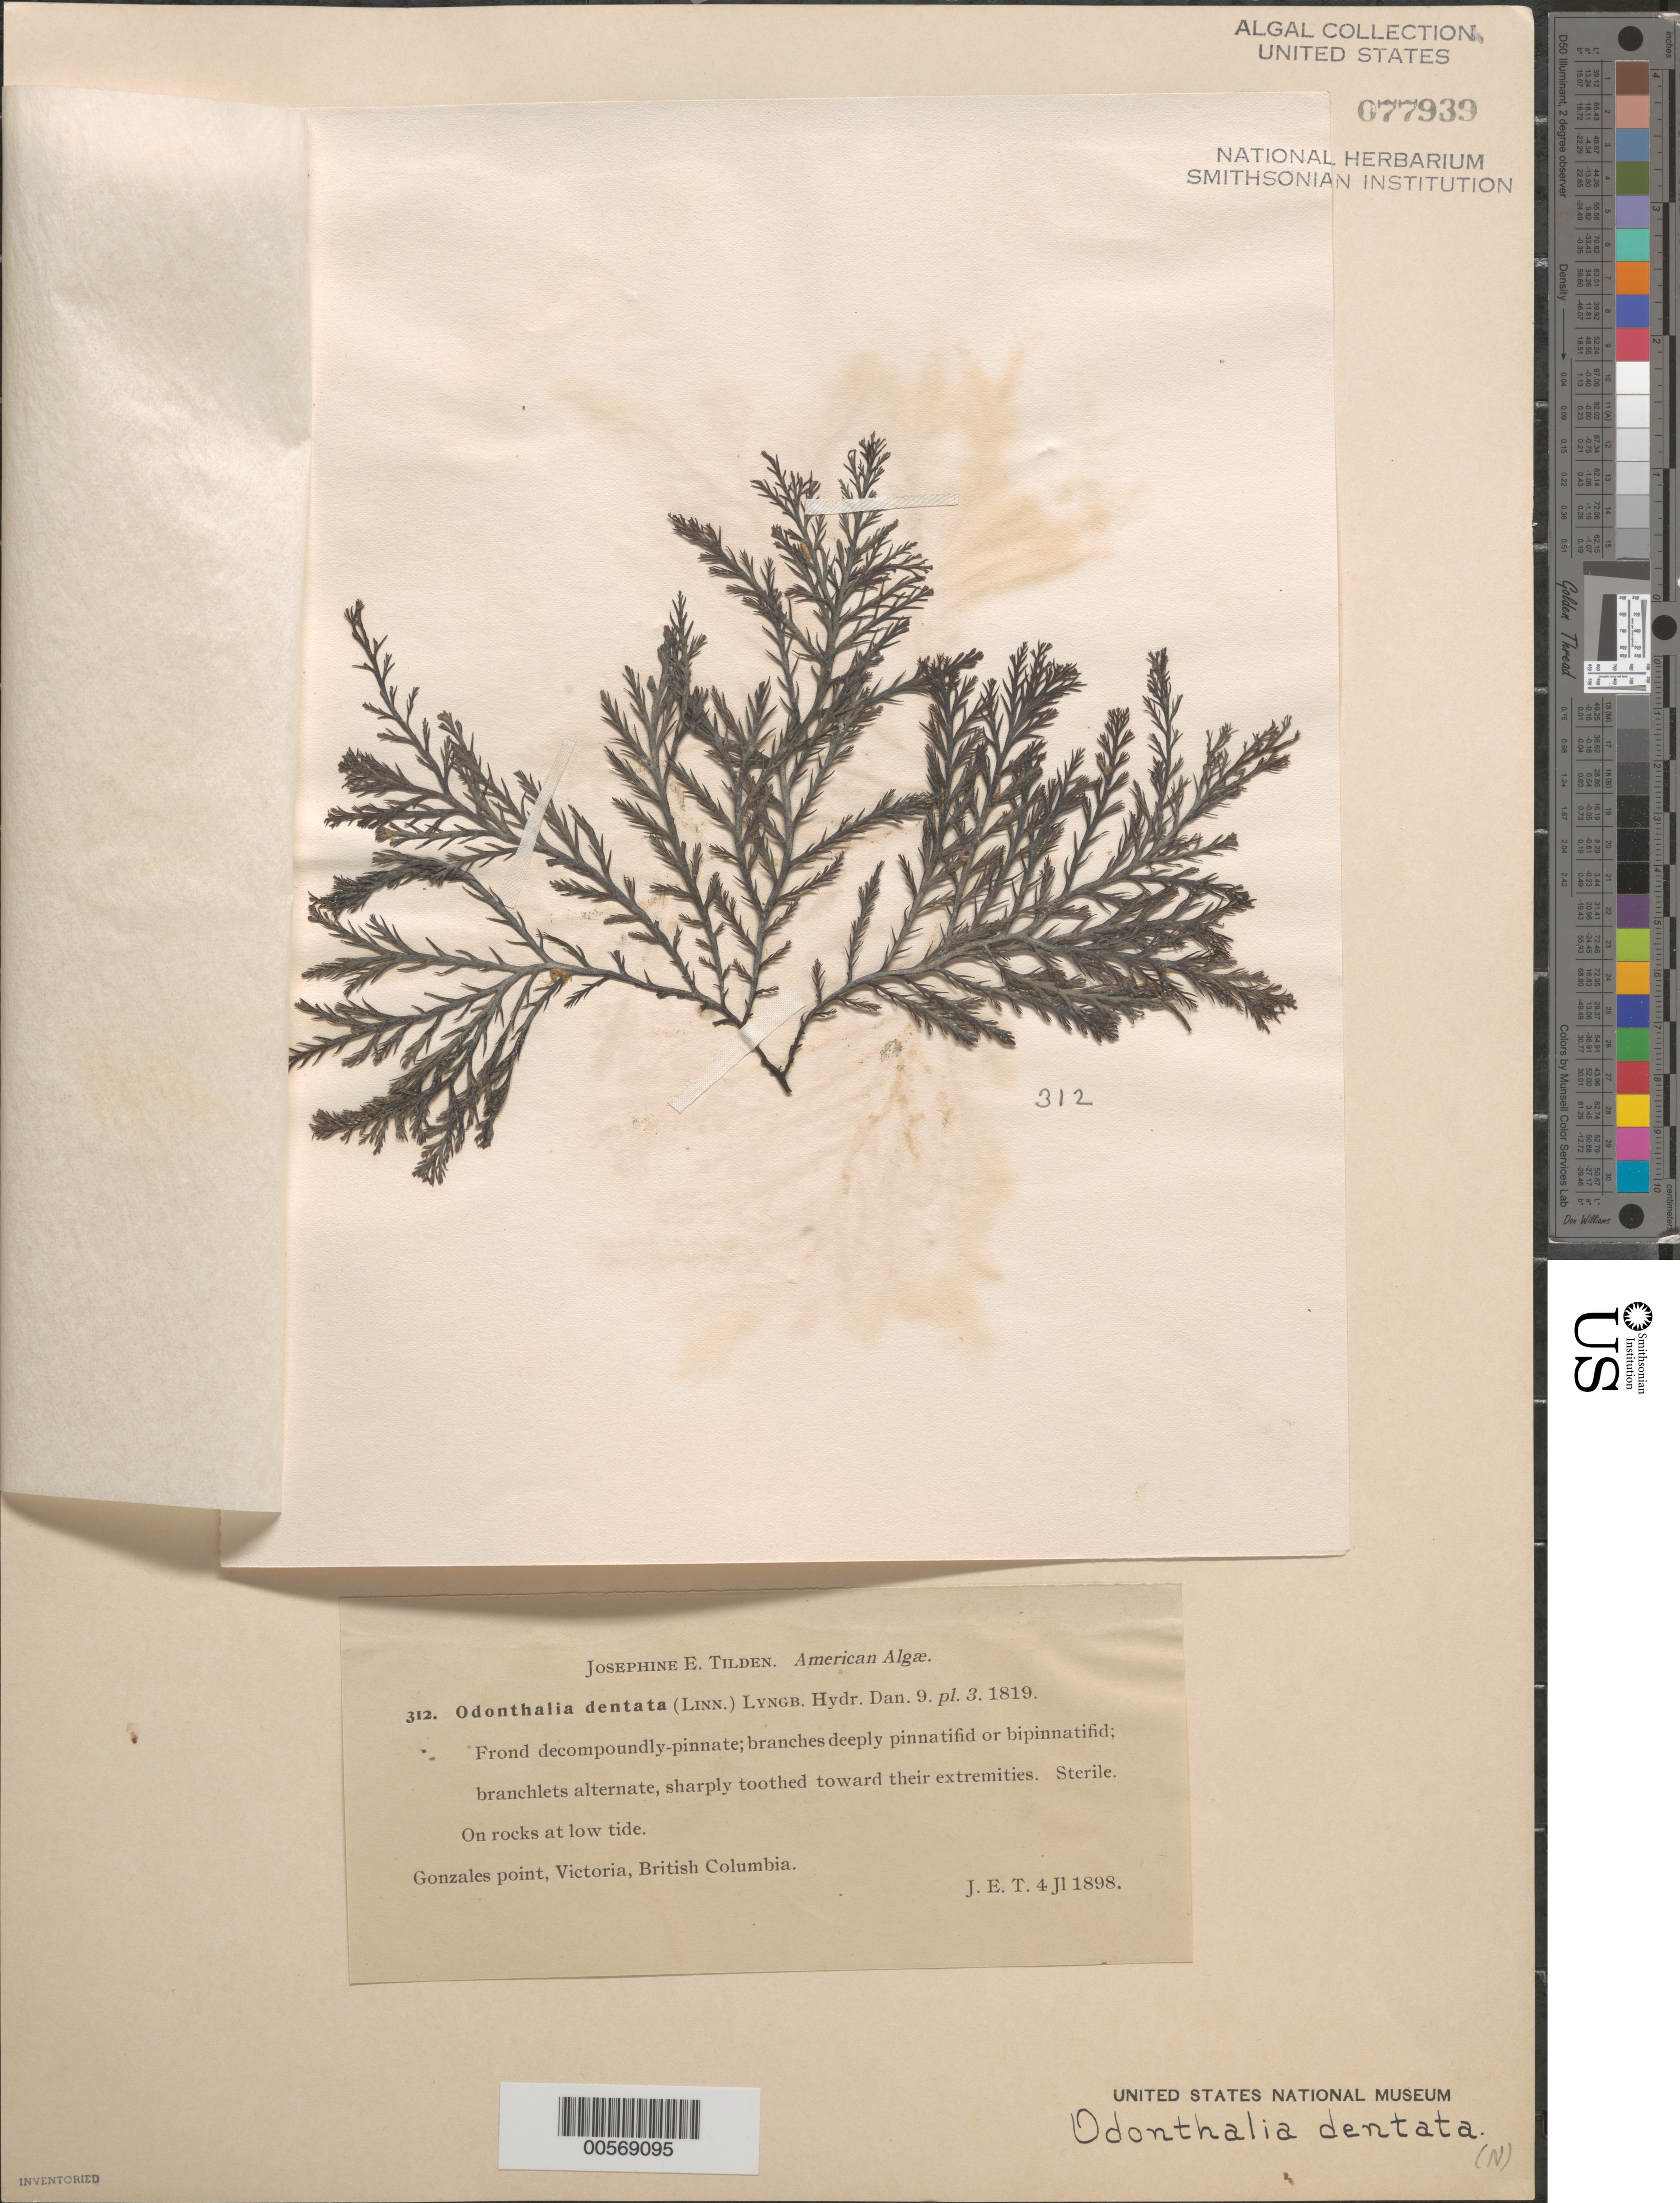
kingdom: Plantae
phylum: Rhodophyta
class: Florideophyceae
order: Ceramiales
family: Rhodomelaceae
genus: Odonthalia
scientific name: Odonthalia dentata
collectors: J. E. Tilden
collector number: JET 312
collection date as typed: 04 Jul 1898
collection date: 1898-07-04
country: Canada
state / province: British Columbia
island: Vancouver Island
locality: Gonzales Point, Victoria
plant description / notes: Tilden, American Algae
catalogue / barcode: US 77939